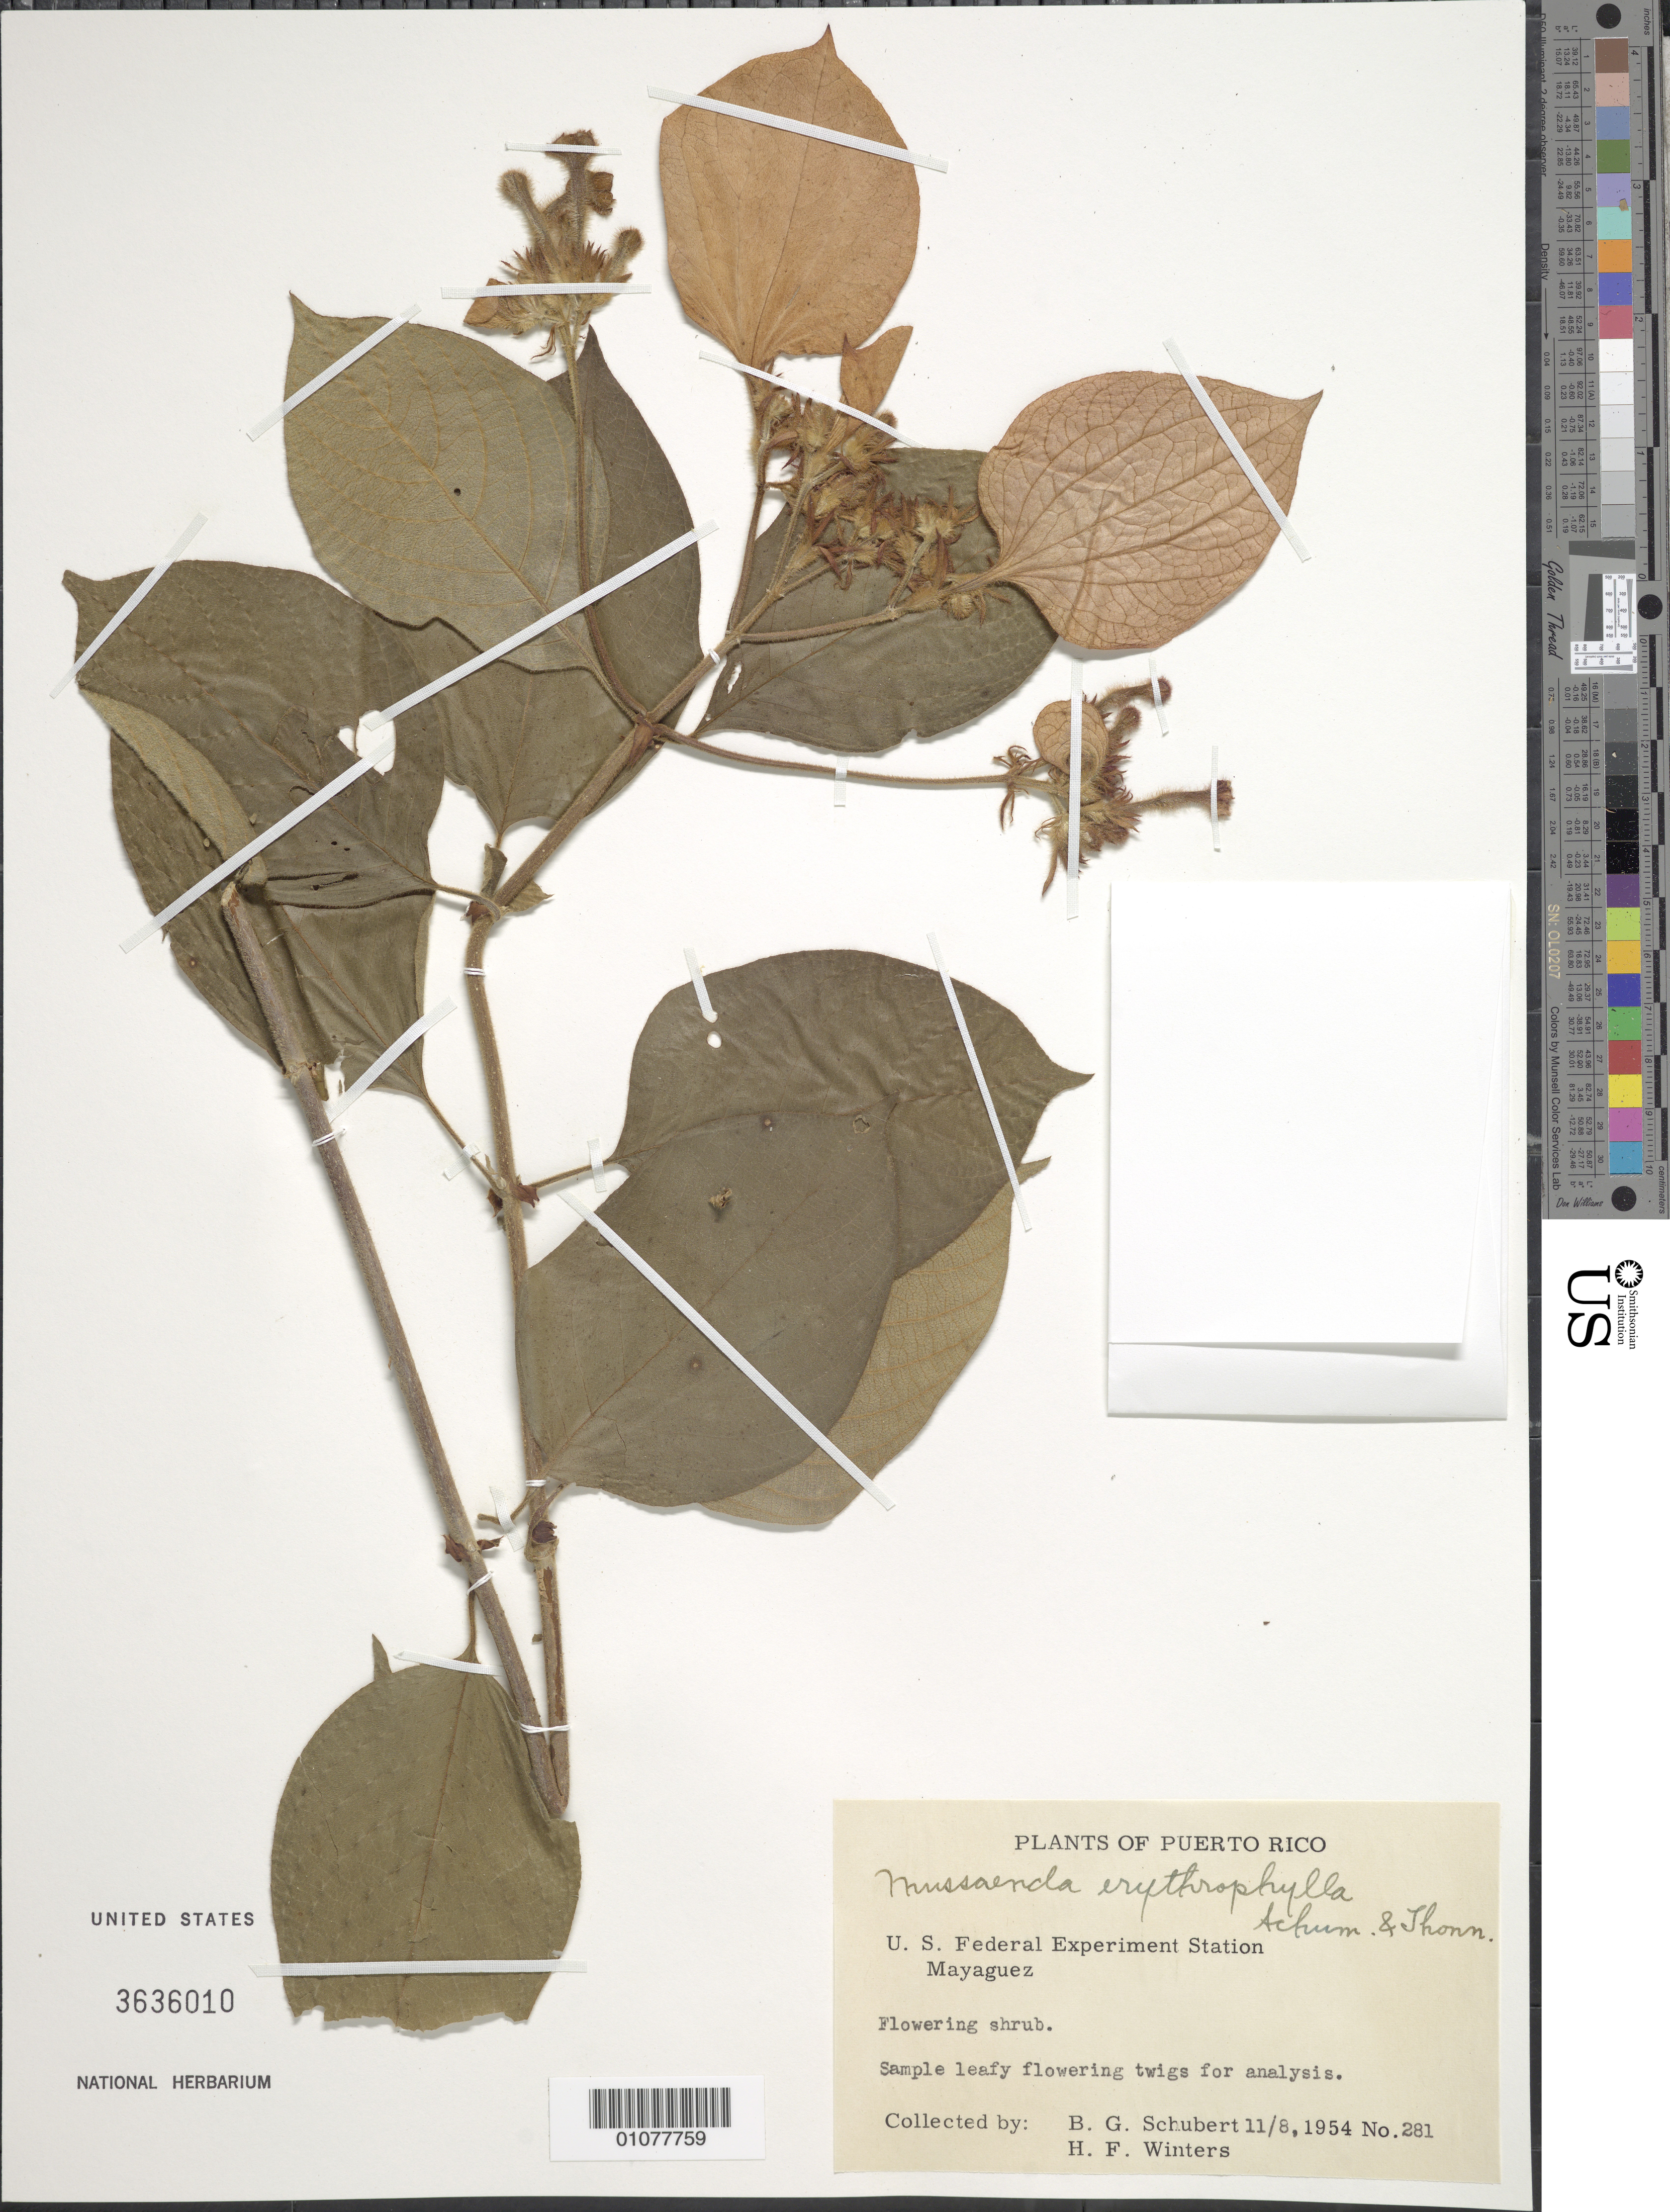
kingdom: Plantae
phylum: Tracheophyta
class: Magnoliopsida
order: Gentianales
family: Rubiaceae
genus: Mussaenda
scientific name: Mussaenda erythrophylla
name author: Schumach. & Thonn.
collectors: B. Schubert & H. Winters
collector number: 281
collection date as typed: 08 Nov 1954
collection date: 1954-11-08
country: Puerto Rico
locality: U.S. Federal Experiment Station, Mayaguez.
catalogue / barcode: US 3636010